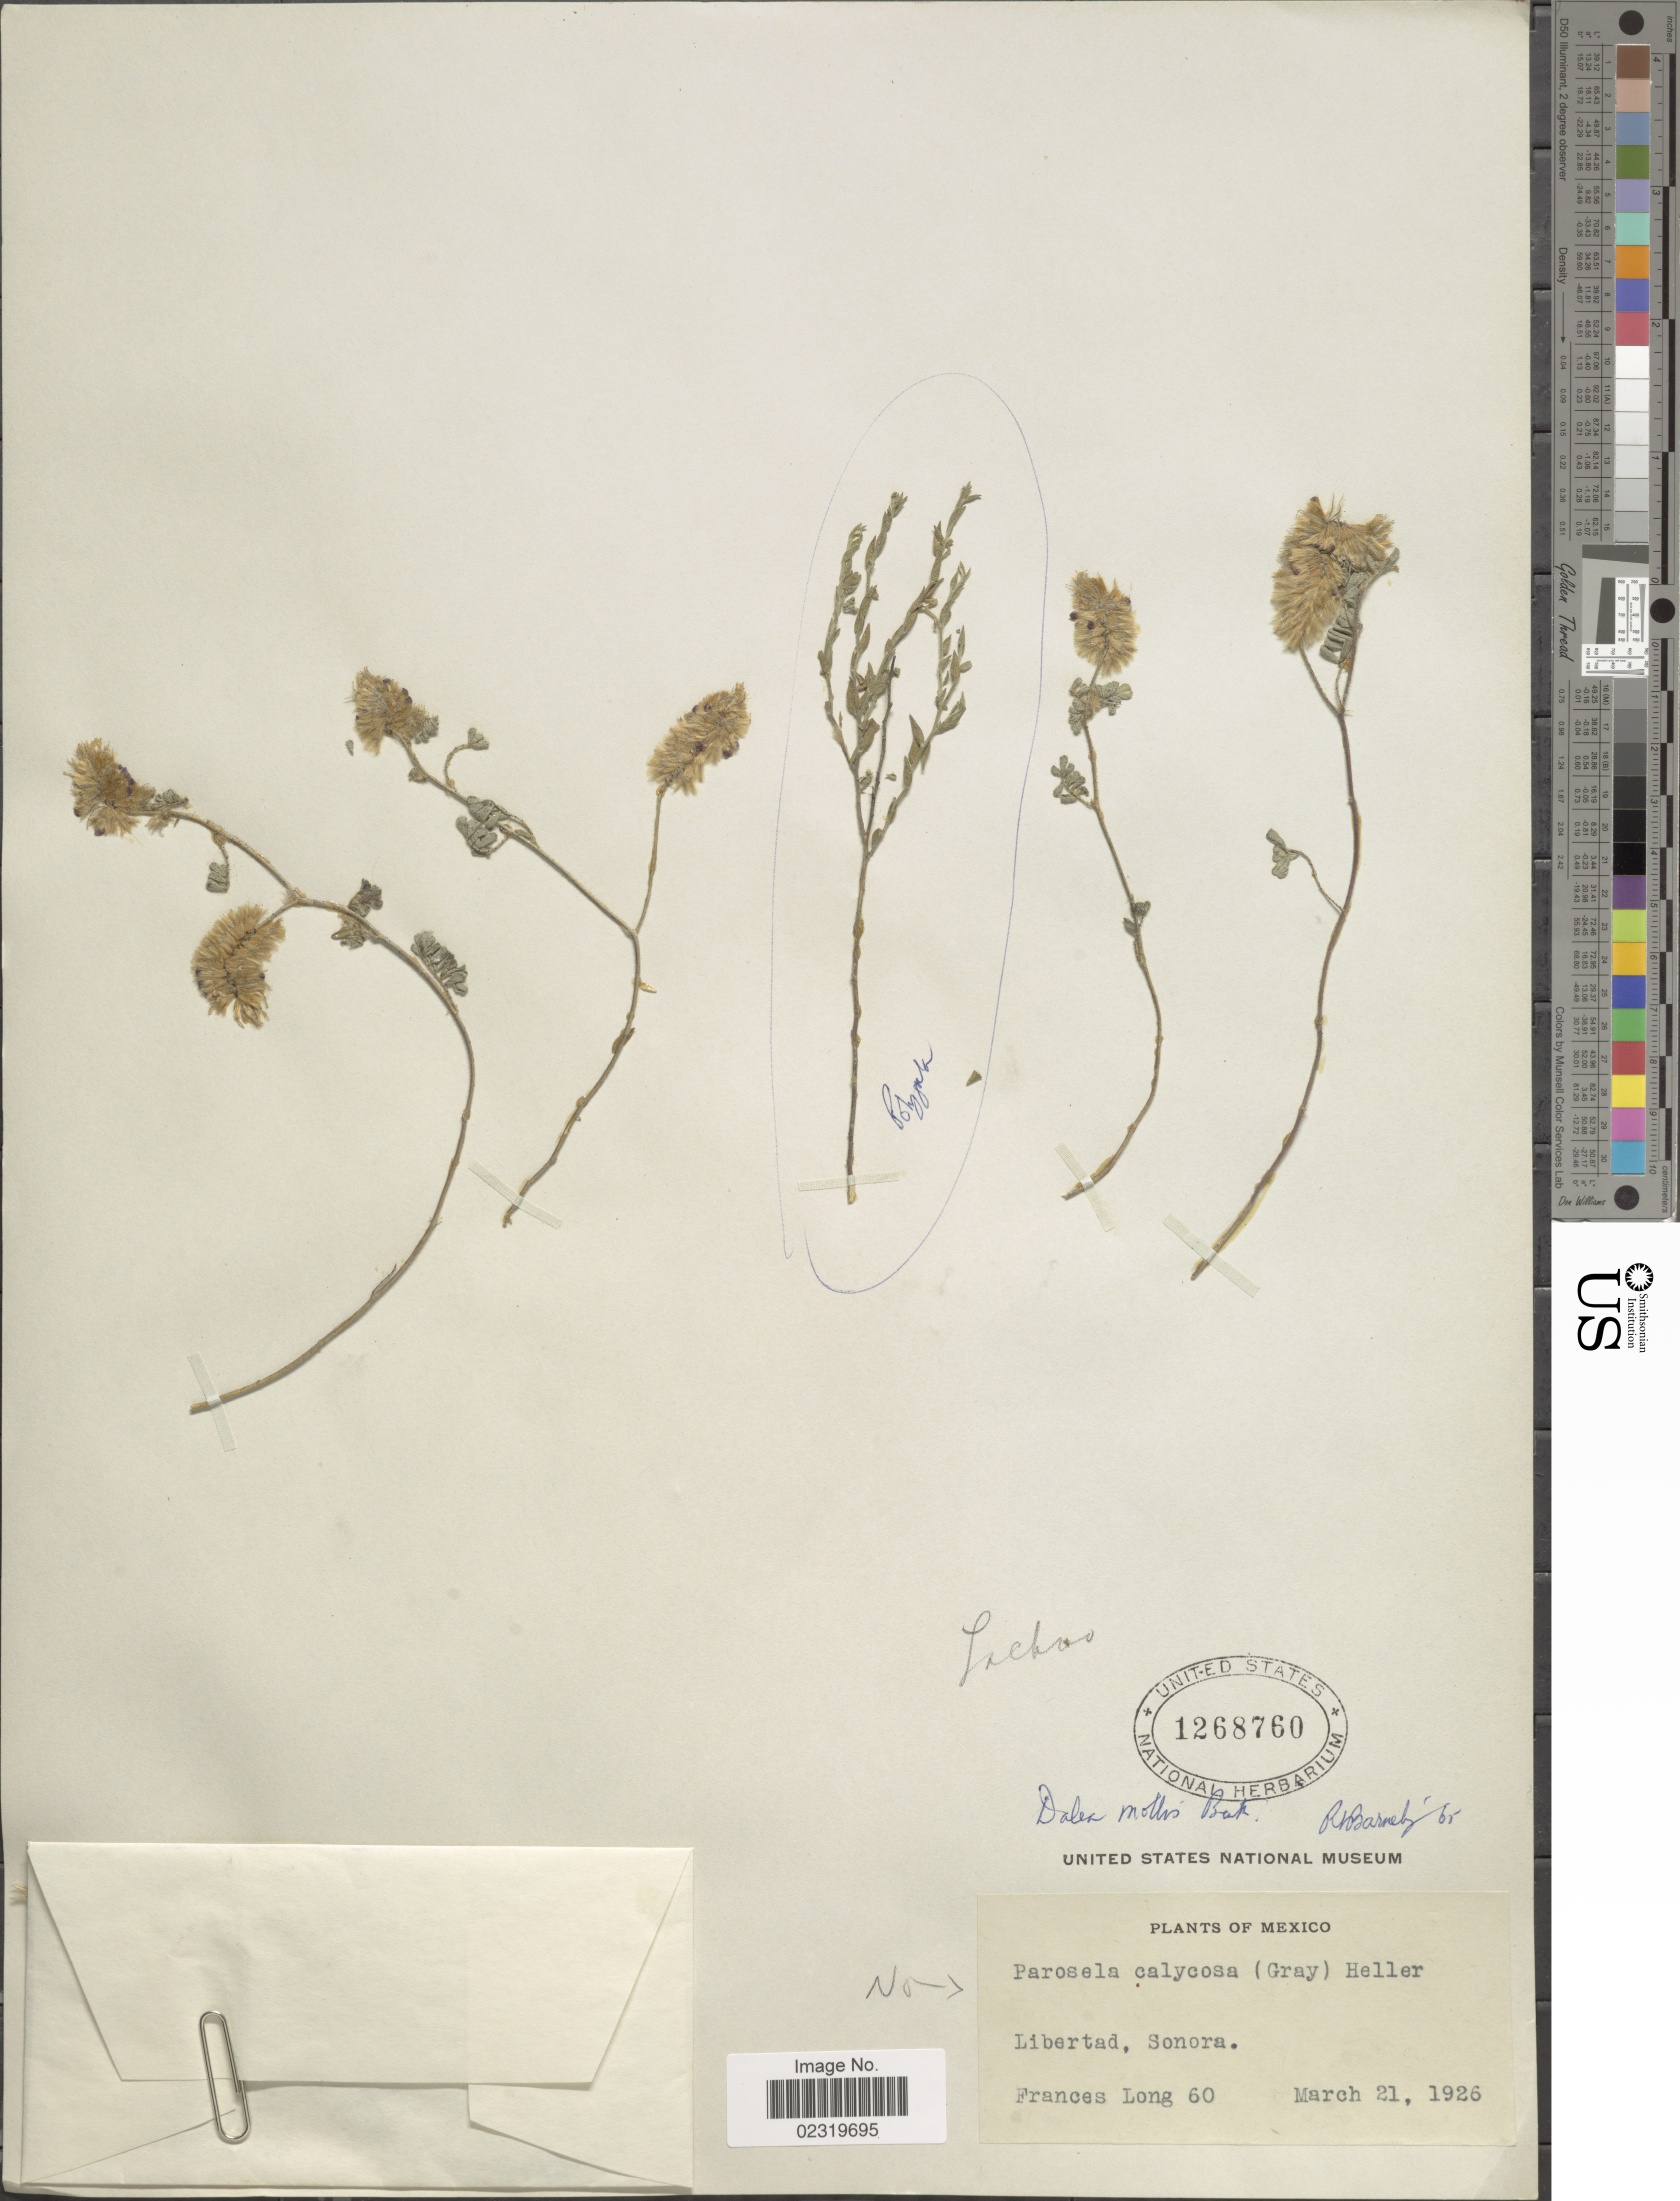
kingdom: Plantae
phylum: Tracheophyta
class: Magnoliopsida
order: Fabales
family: Fabaceae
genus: Dalea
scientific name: Dalea mollis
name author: Benth.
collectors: F. Long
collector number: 60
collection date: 1926-03-21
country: Mexico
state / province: Sonora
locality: Libertad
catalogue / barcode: US 1268760